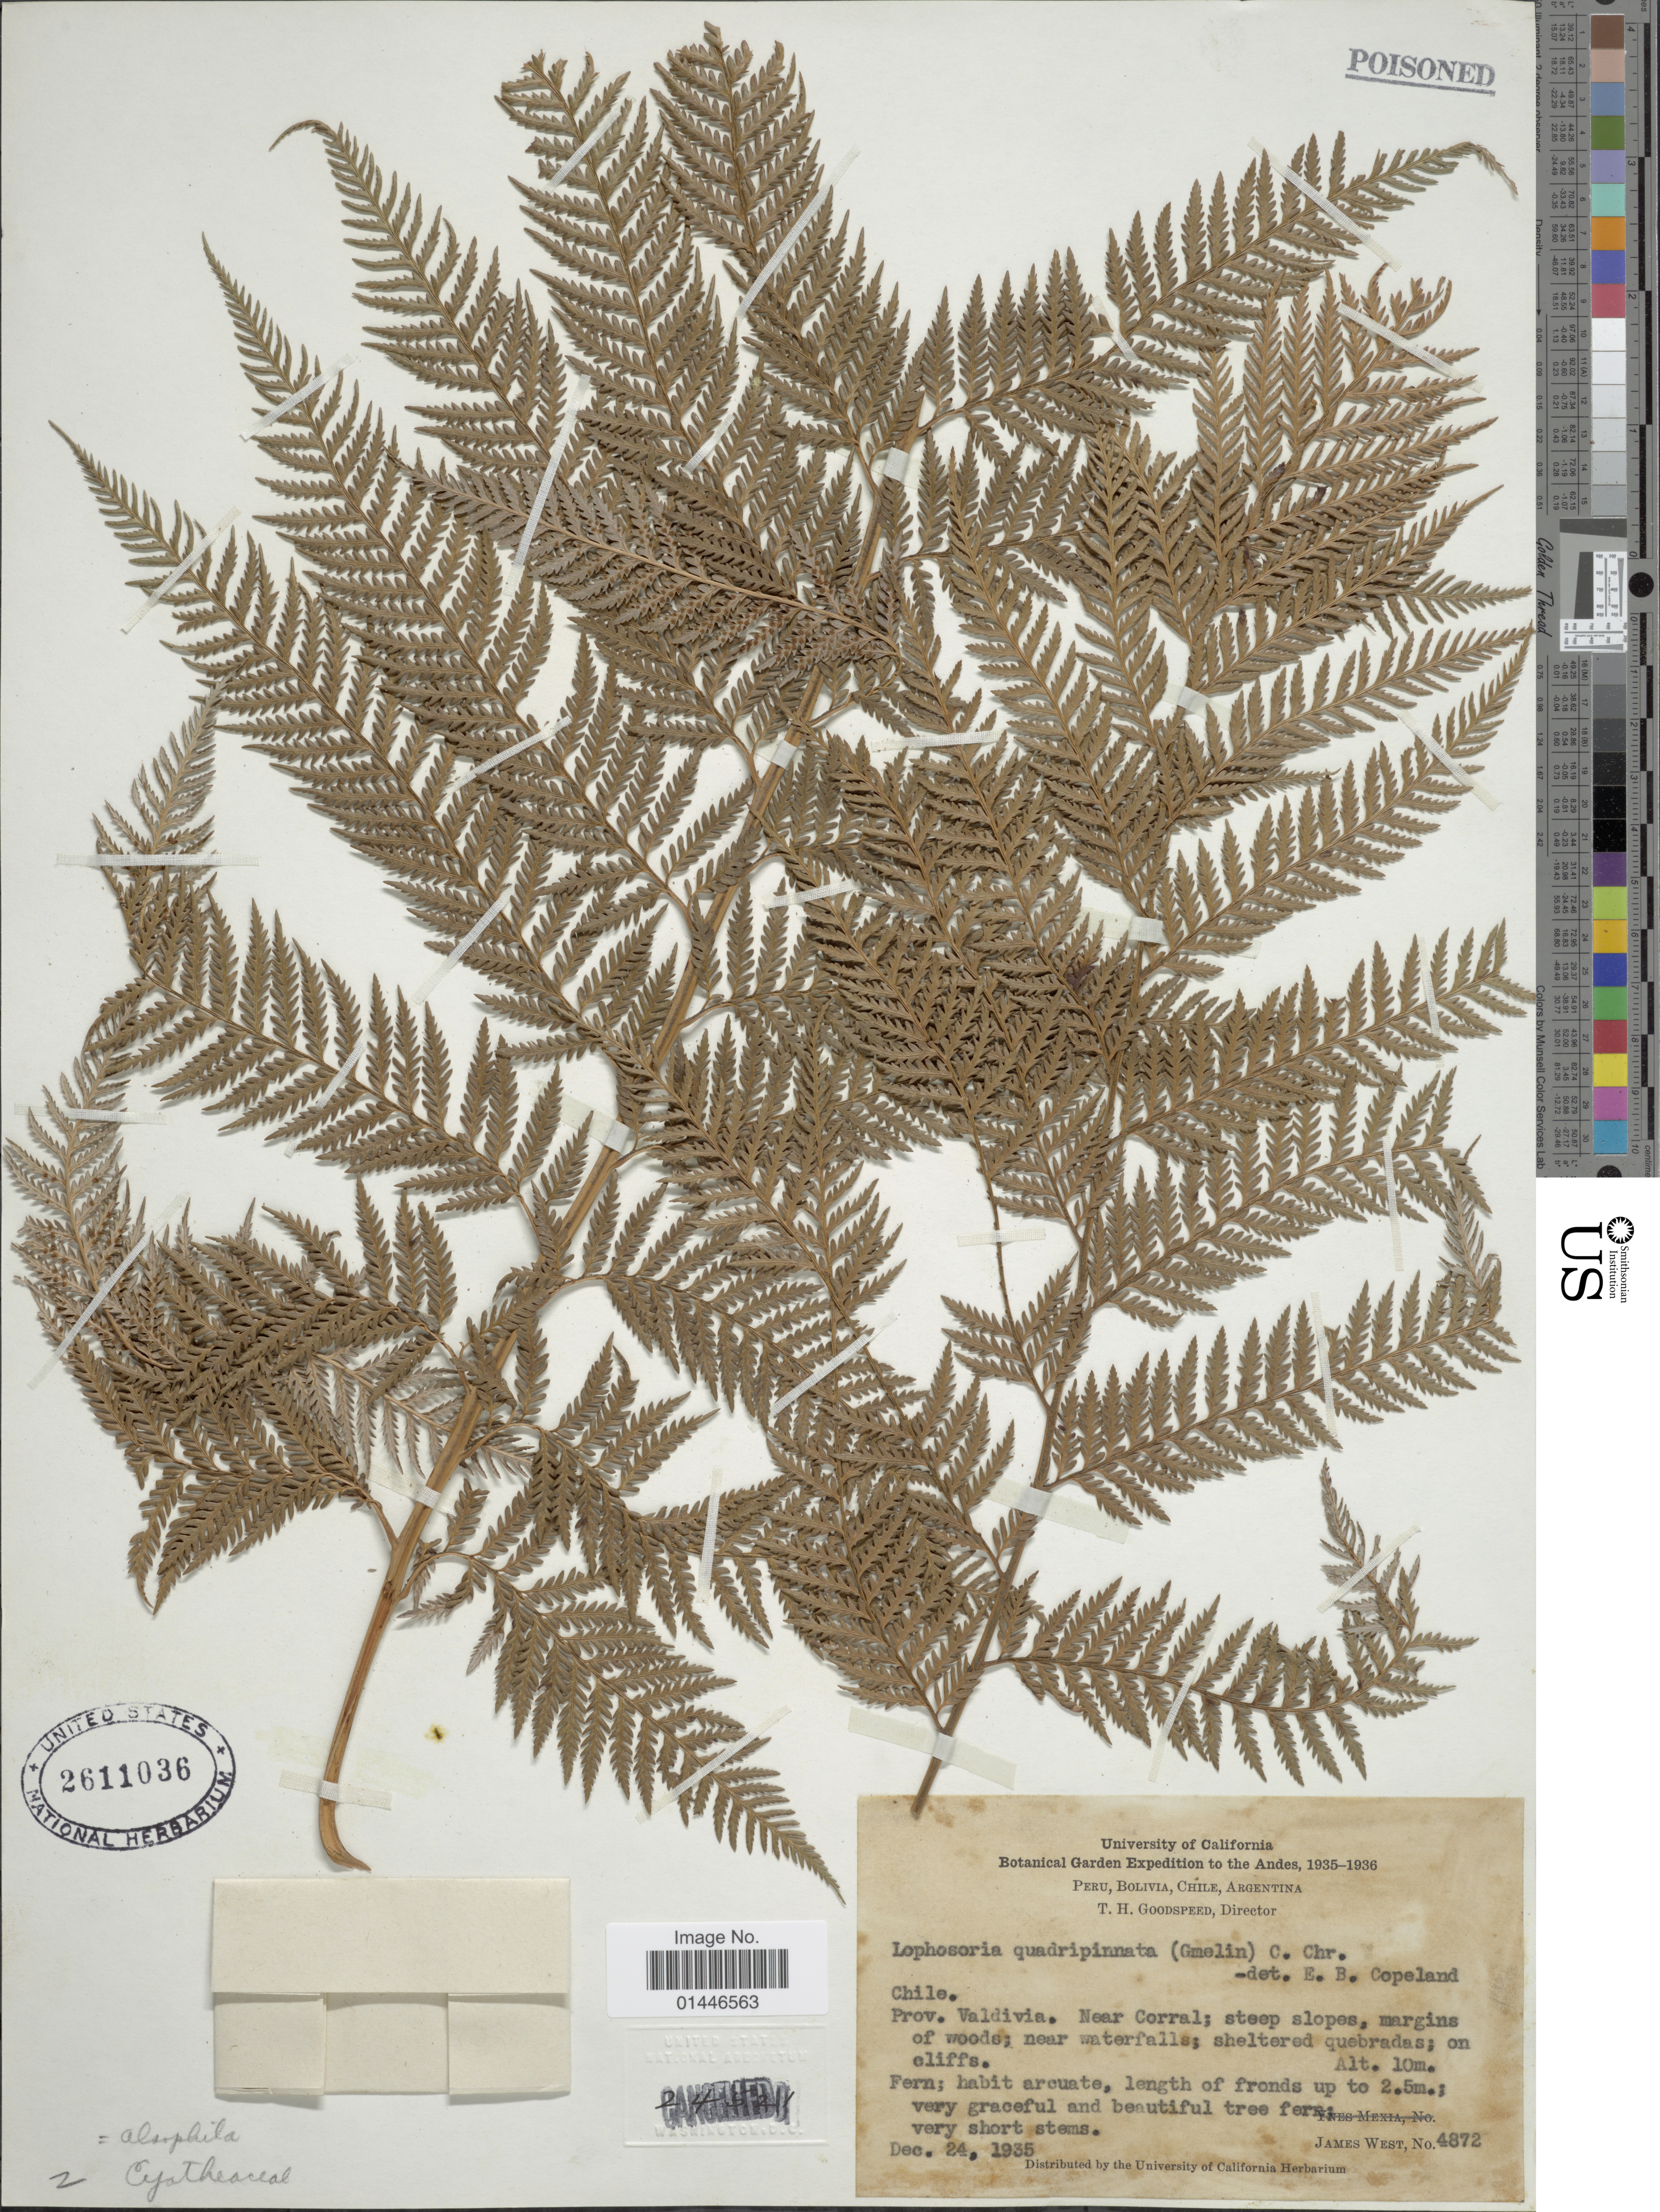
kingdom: Plantae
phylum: Tracheophyta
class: Polypodiopsida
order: Cyatheales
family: Dicksoniaceae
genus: Lophosoria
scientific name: Lophosoria quadripinnata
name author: (J.F. Gmel.) C. Chr.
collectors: J. West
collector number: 4872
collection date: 1935-12-24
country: Chile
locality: Prov. Valdivia. Near Corral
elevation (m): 10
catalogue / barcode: US 2611036